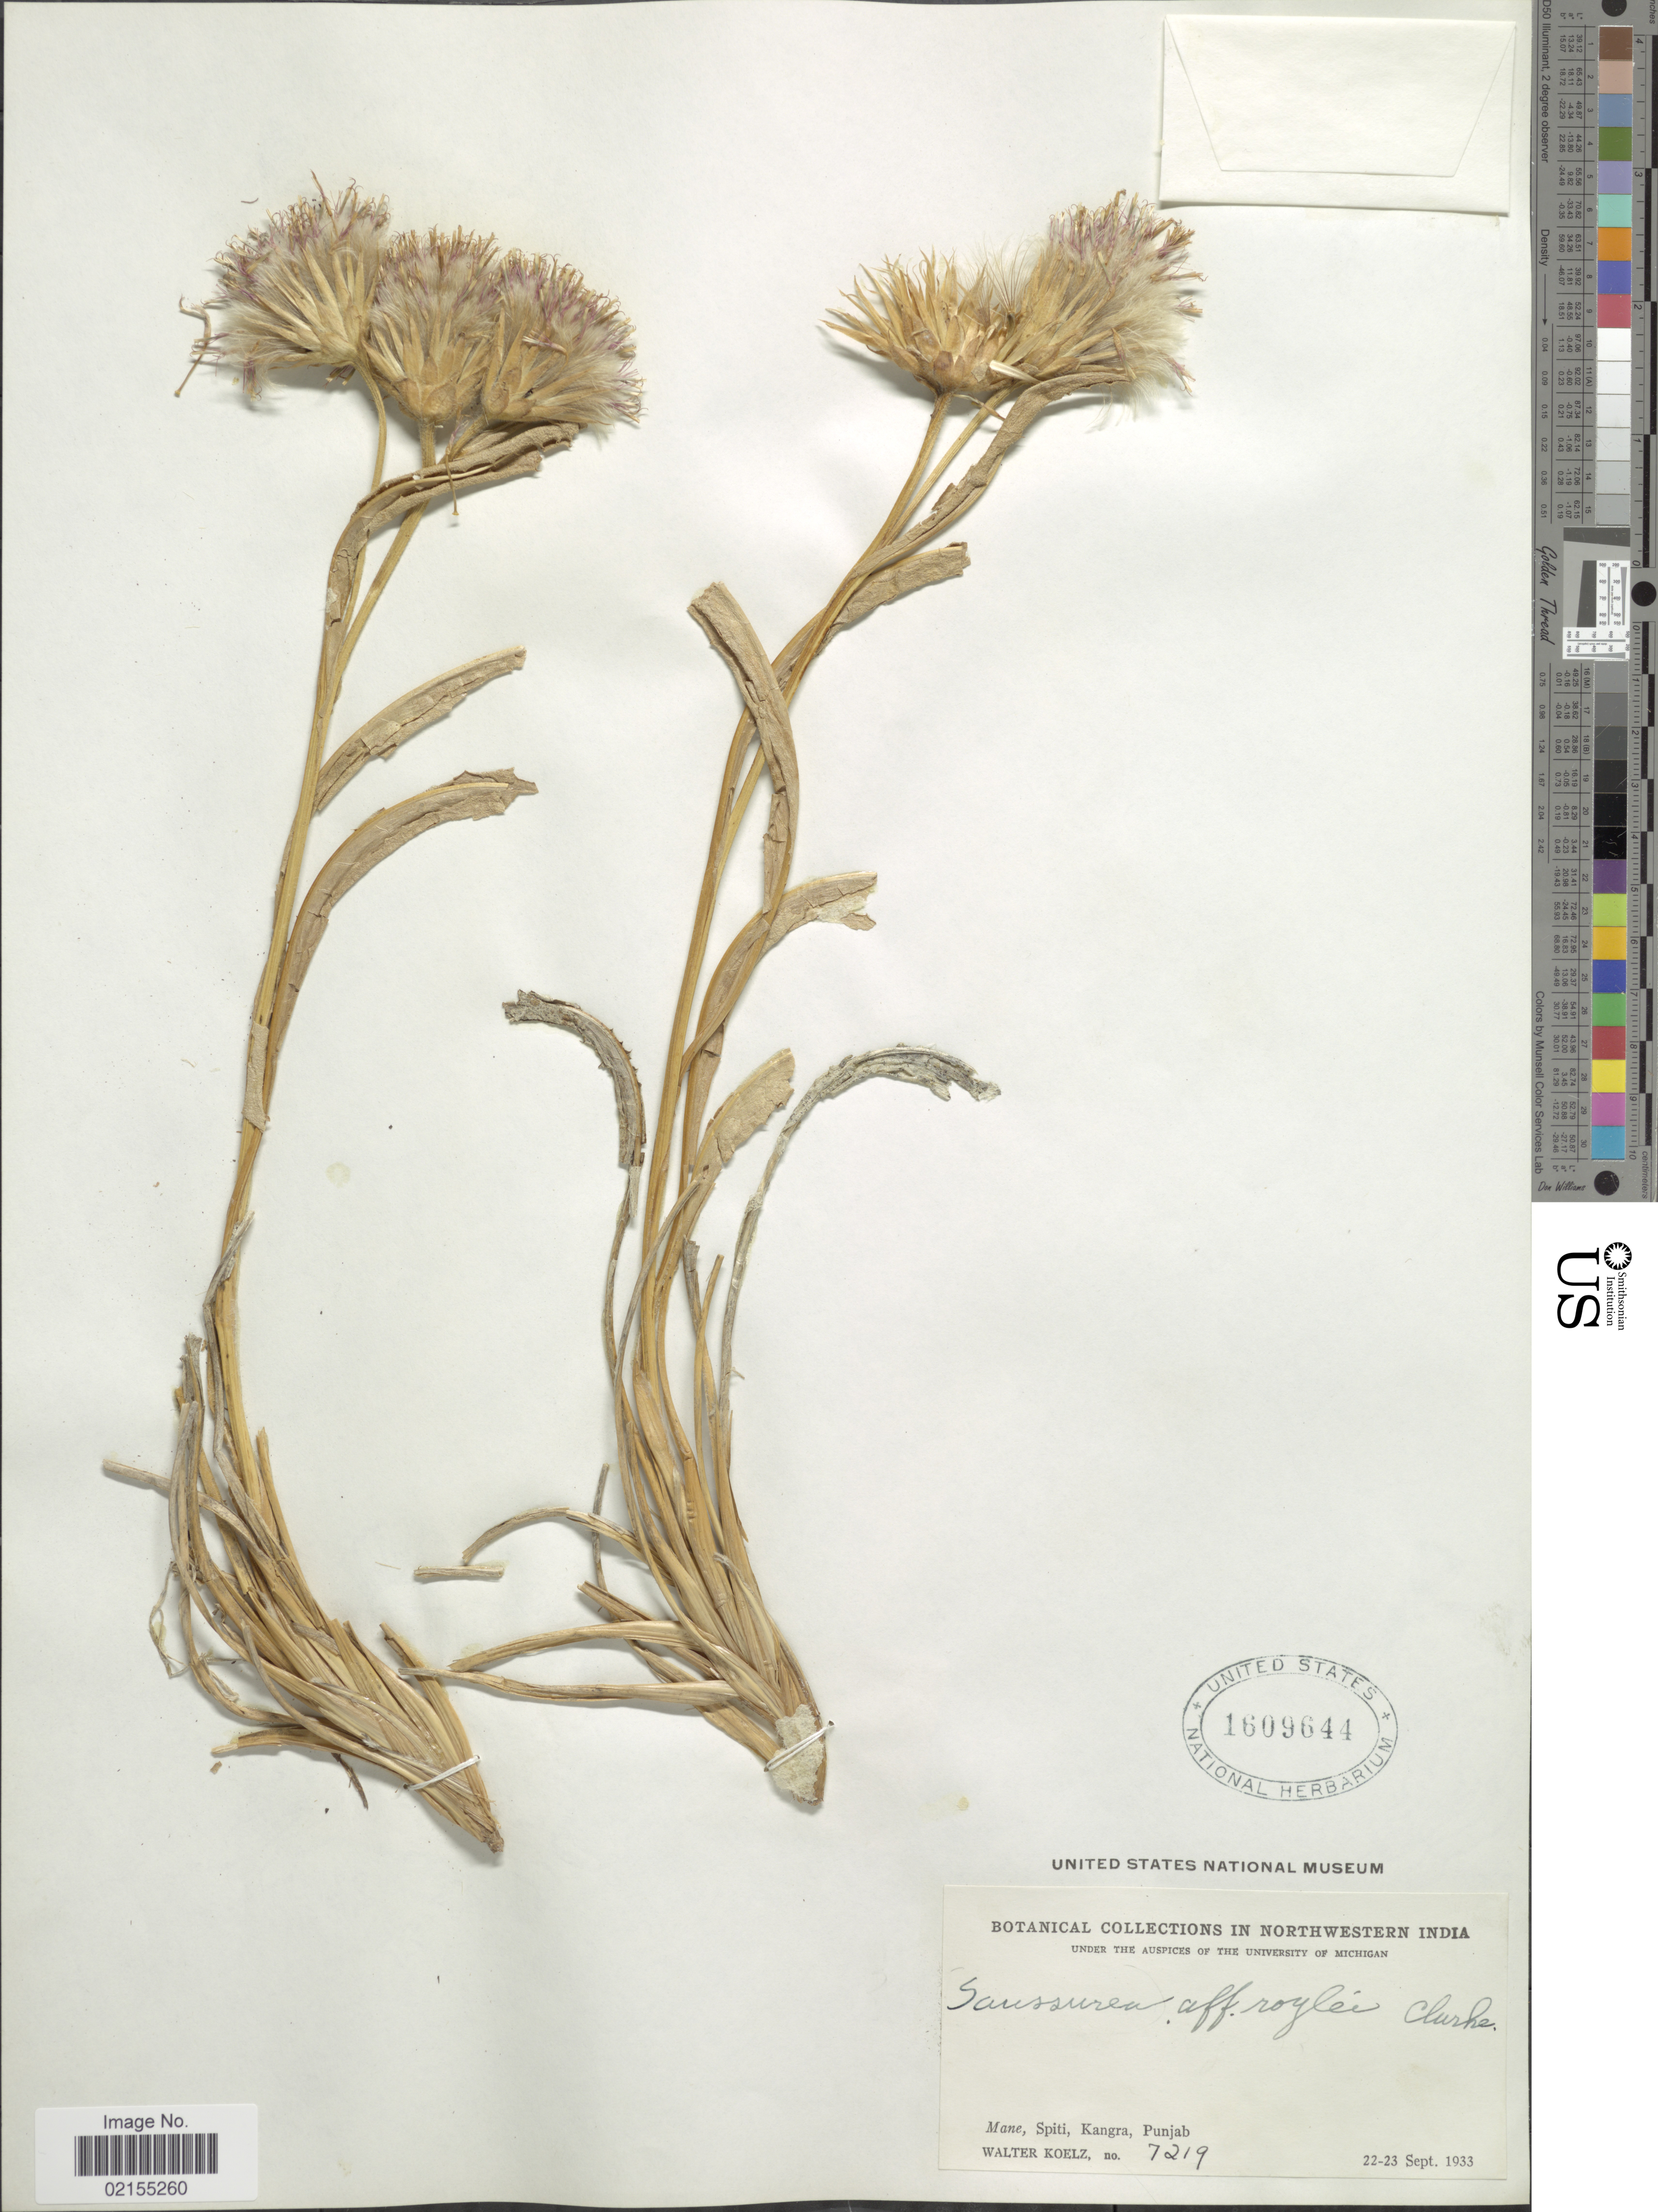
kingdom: Plantae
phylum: Tracheophyta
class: Magnoliopsida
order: Asterales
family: Asteraceae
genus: Saussurea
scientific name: Saussurea schlagintweitii subsp. major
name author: (Hook. f.) Y.S. Chen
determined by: Chen, Yousheng S.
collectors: W. N. Koelz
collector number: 7219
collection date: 1933-09-22/1933-09-23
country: India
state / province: Himachal Pradesh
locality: In Northwestern India, Mane, Spiti, Kangra, Punjab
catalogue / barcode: US 1609644